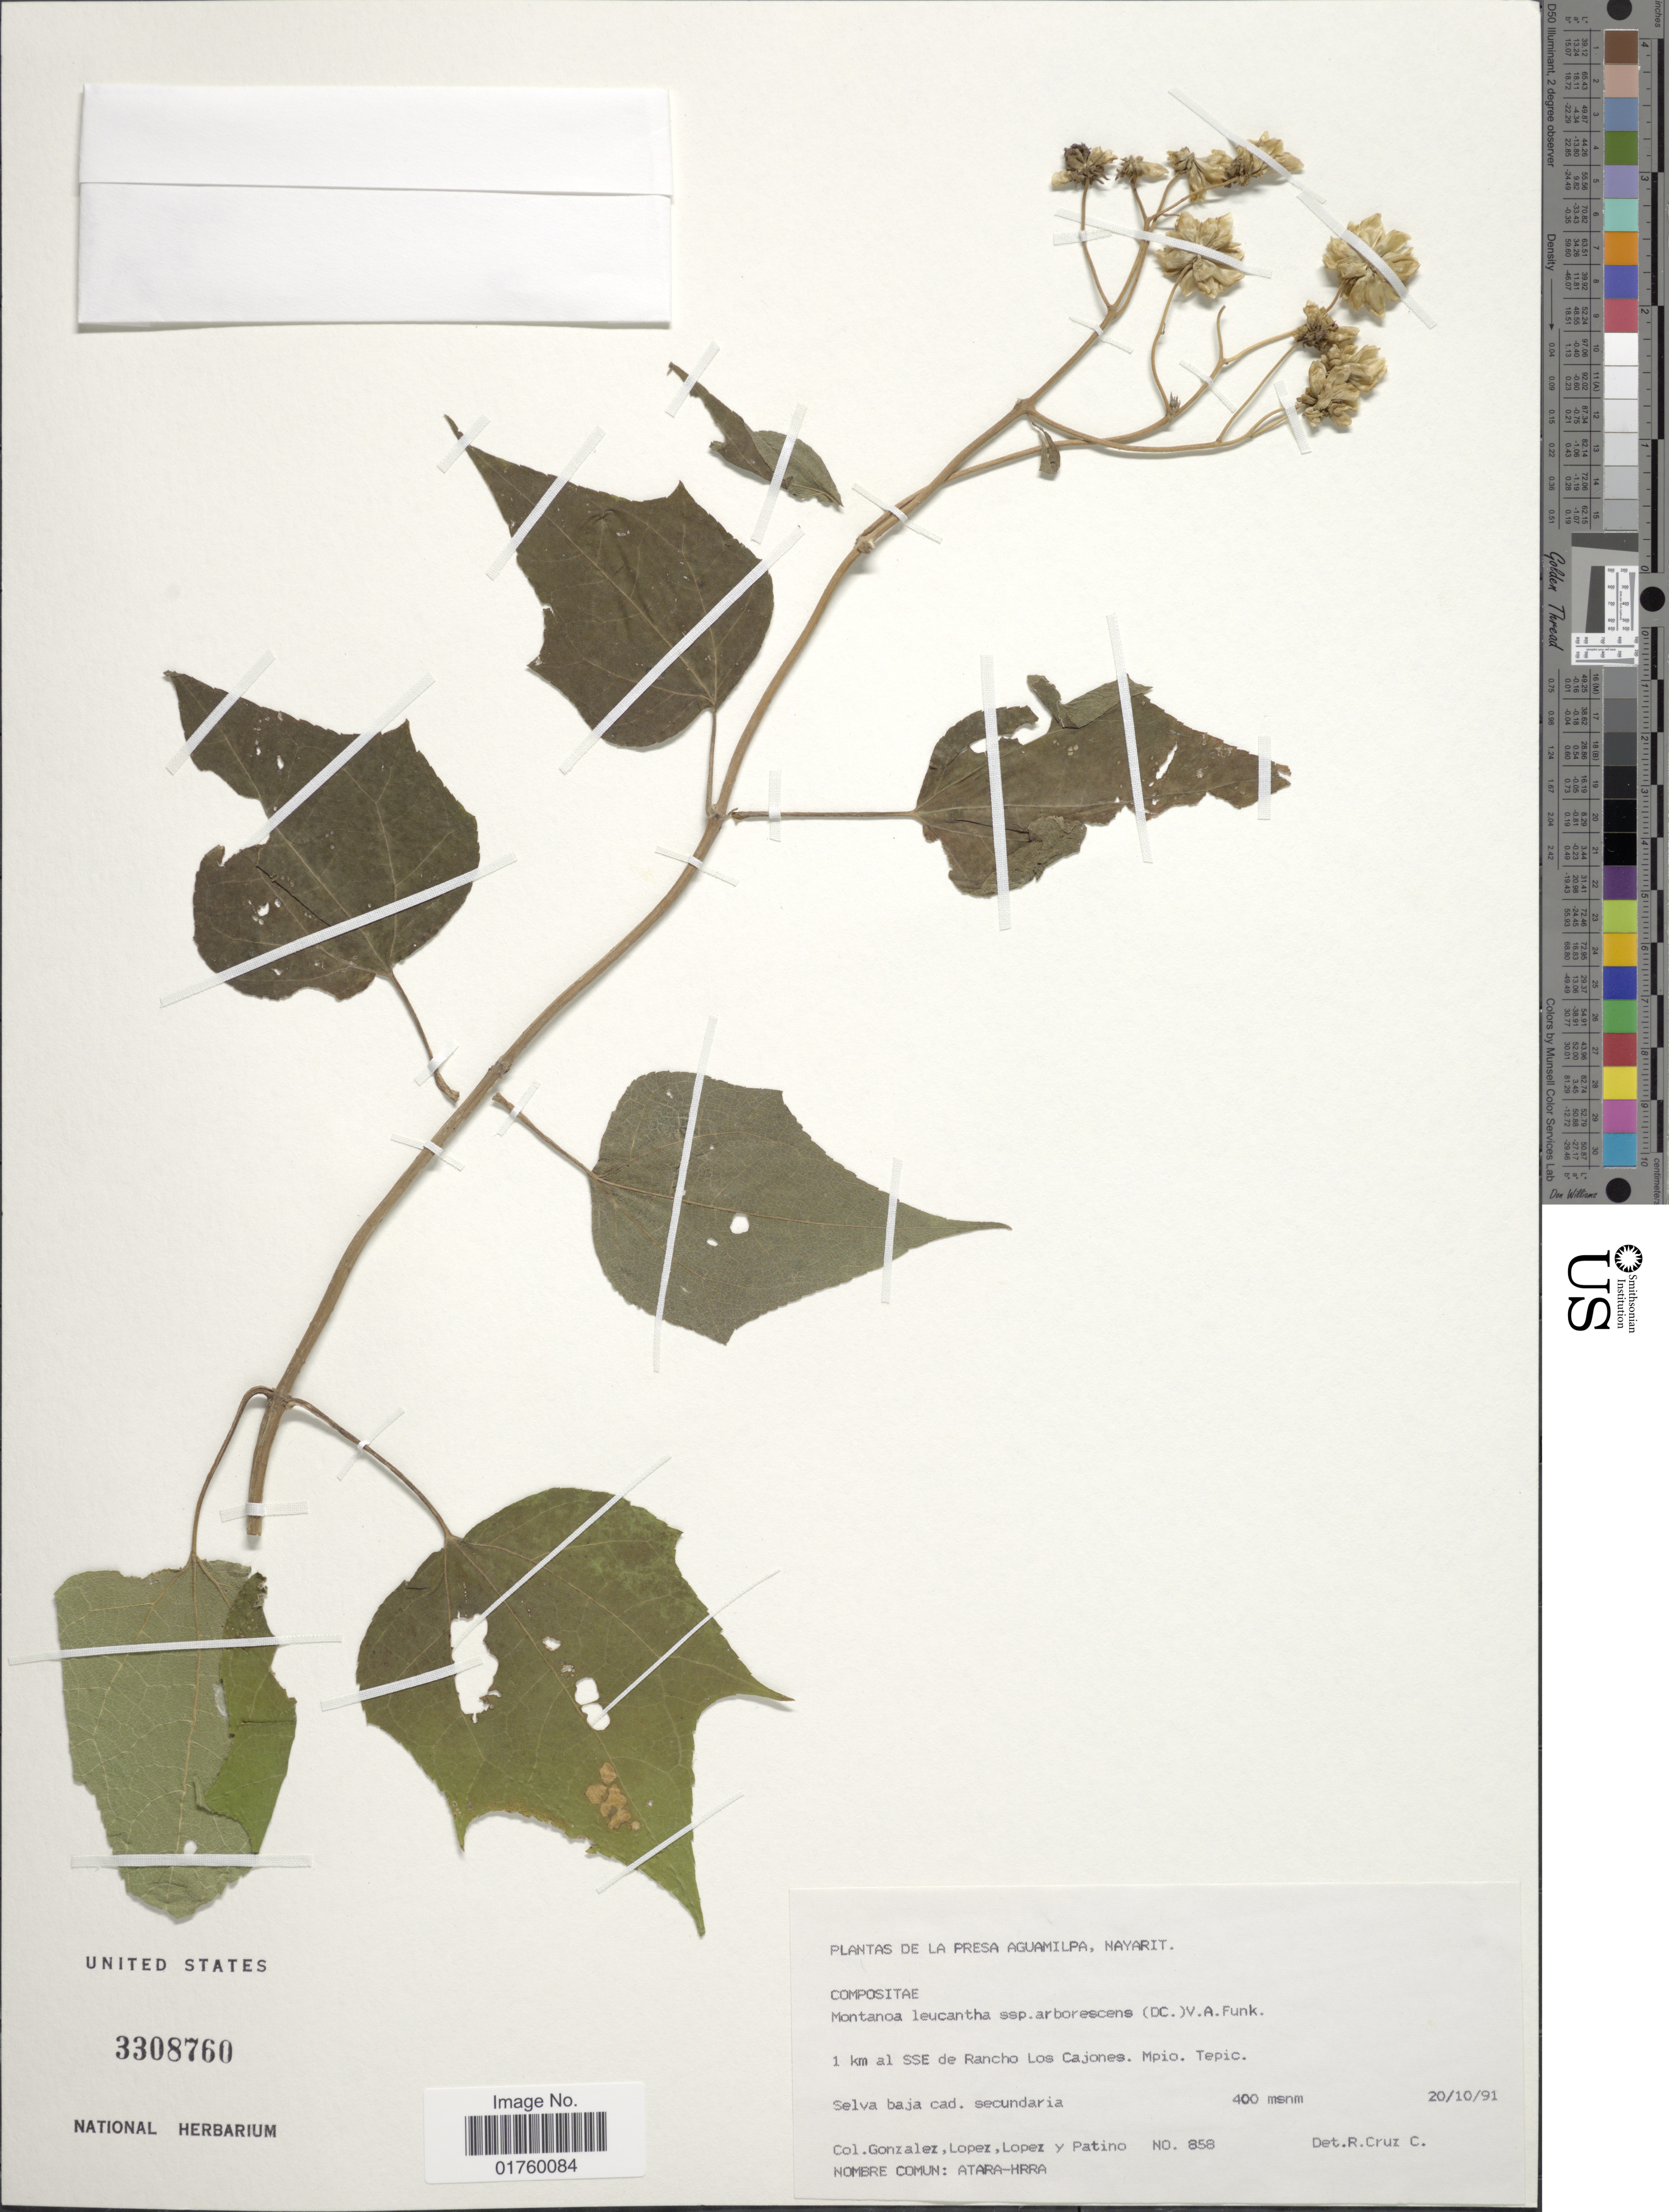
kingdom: Plantae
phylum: Tracheophyta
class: Magnoliopsida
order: Asterales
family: Asteraceae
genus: Montanoa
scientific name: Montanoa leucantha subsp. arborescens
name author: (DC.) V.A. Funk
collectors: -. Gonzalez, -. Lopez, -. Lopez & -. Patino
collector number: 858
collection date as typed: Transcribed d/m/y: 20/10/91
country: Mexico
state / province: Nayarit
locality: La Presa Aguamilpa, 1 km al SSE de Rancho Los Cajones, Mpio. Tepic.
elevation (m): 400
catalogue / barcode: US 3308760